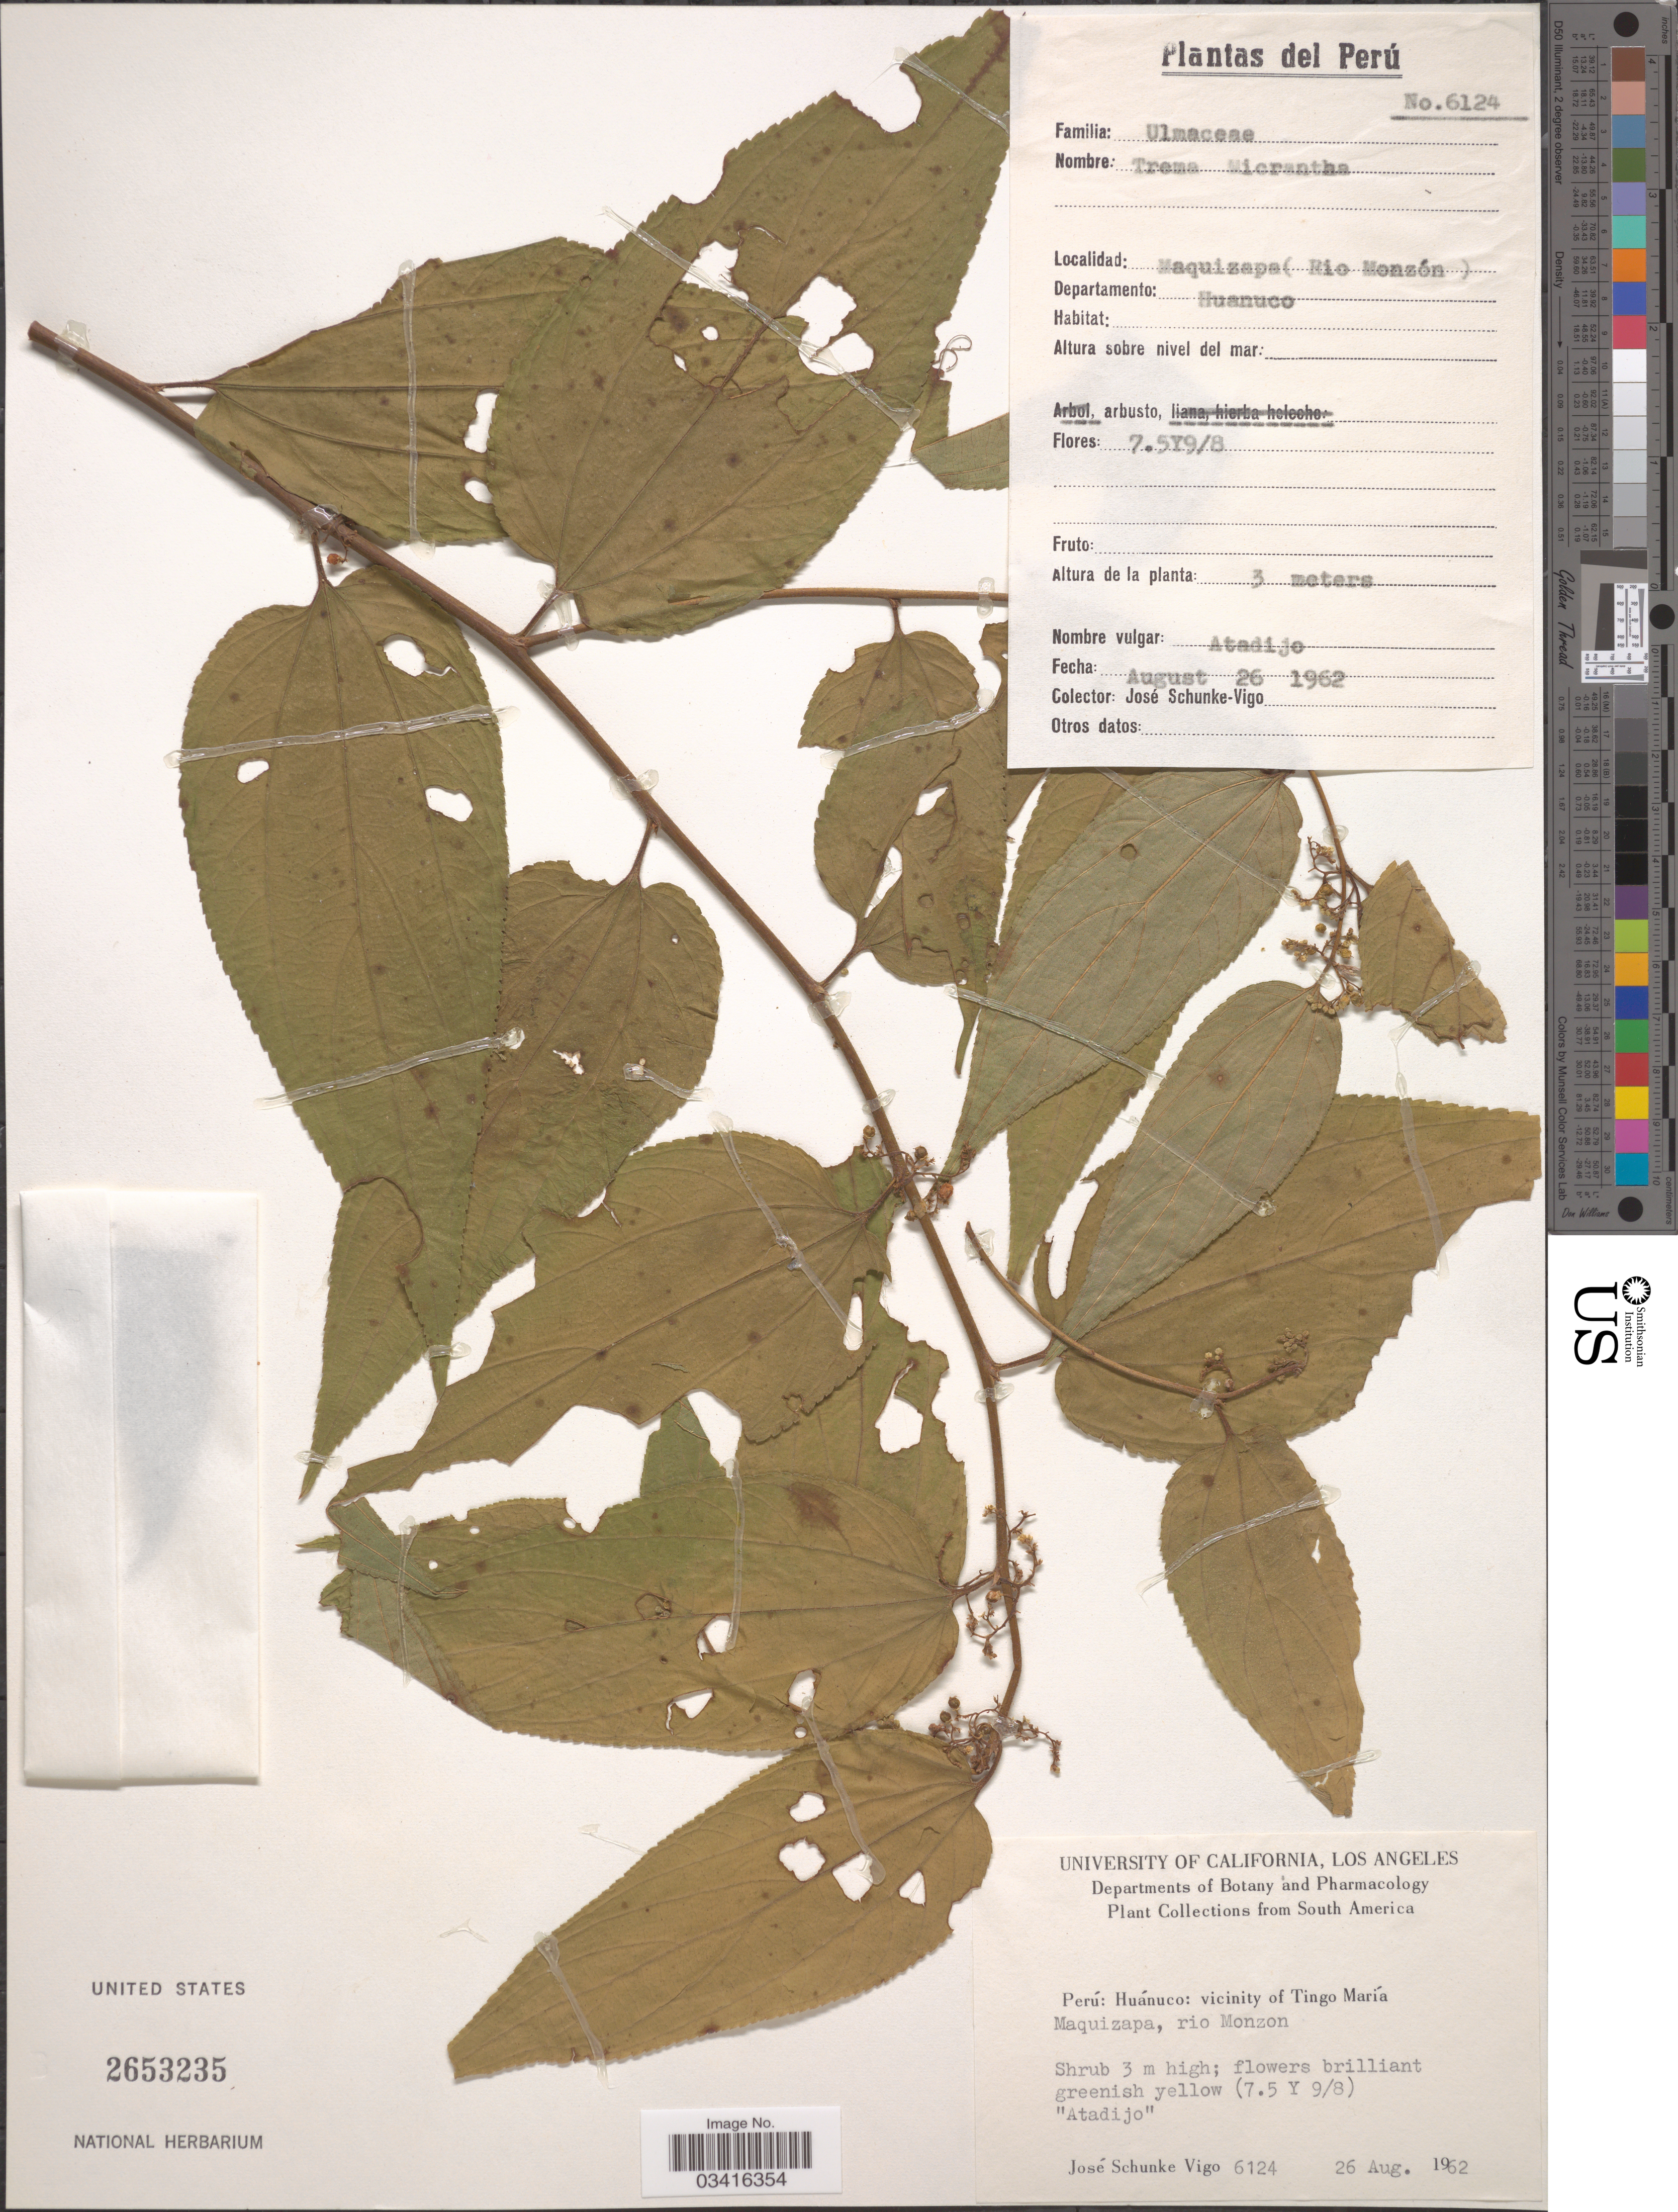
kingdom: Plantae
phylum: Tracheophyta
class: Magnoliopsida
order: Rosales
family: Cannabaceae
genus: Trema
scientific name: Trema micranthum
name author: (L.) Blume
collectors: J. Schunke Vigo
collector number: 6124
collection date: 1962-08-26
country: Peru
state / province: Huánuco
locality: Vicinity of Tingo María. Maquizapa, rio Monzon.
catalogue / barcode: US 2653235